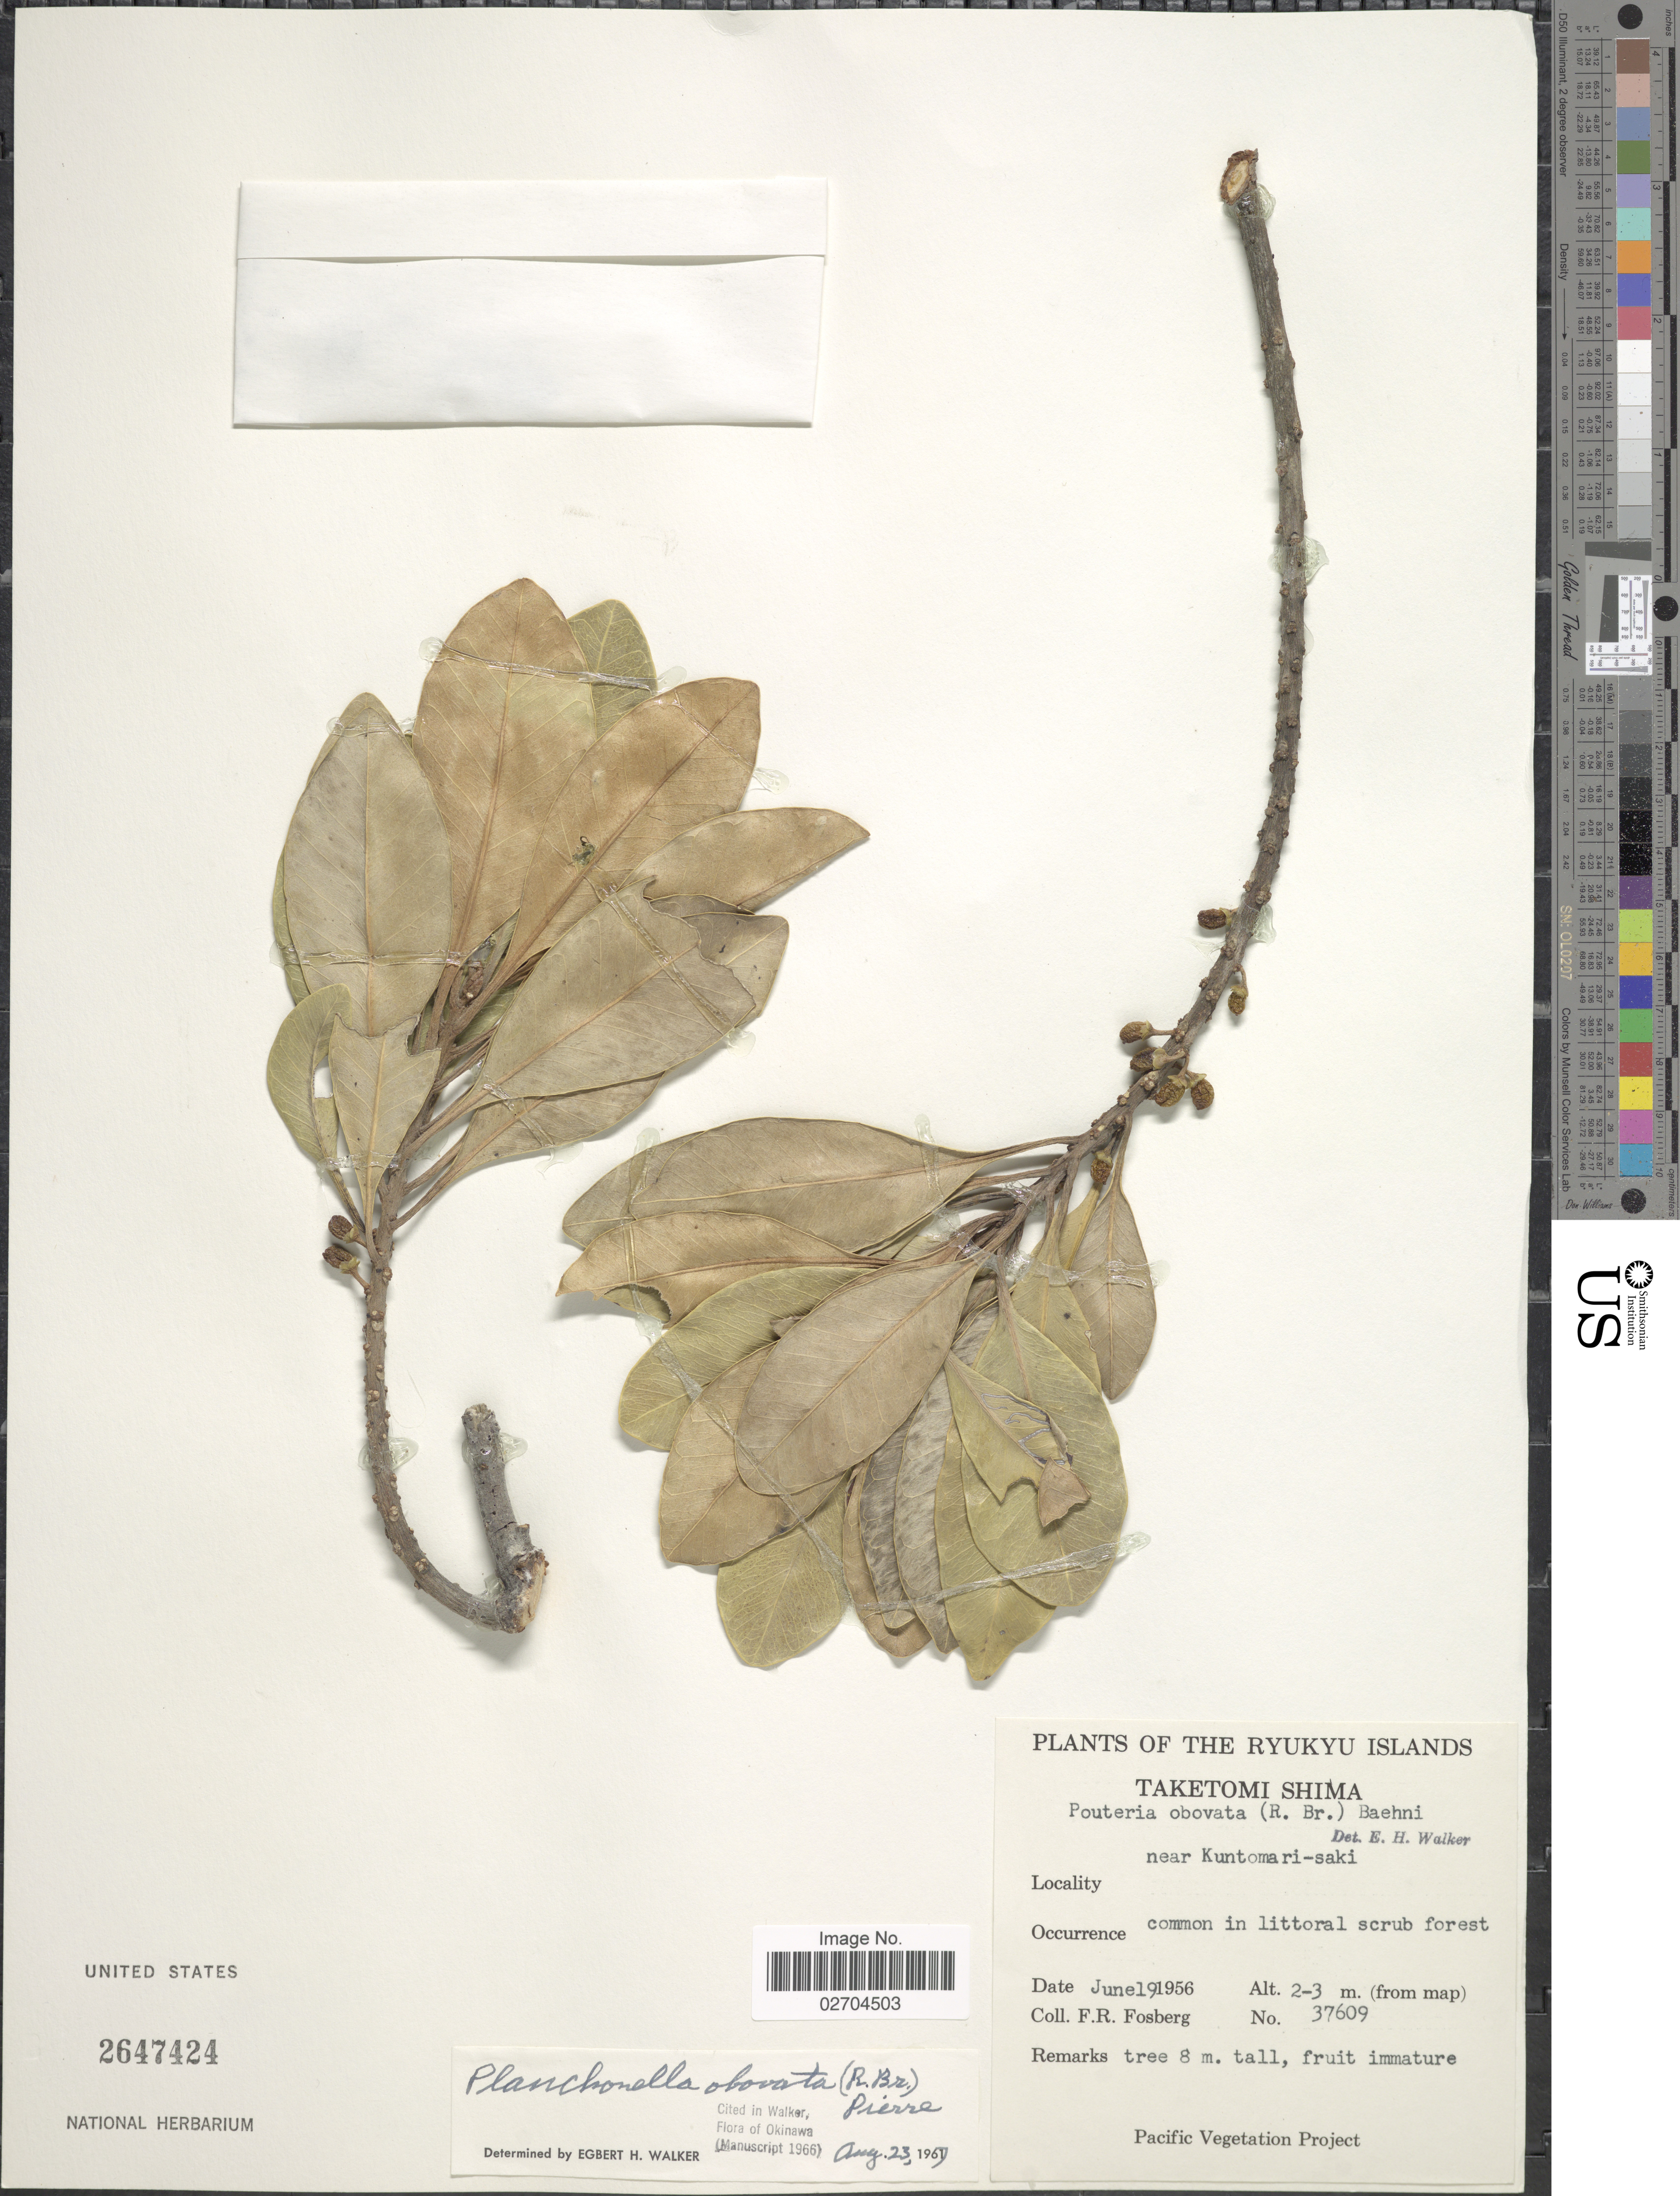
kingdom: Plantae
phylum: Tracheophyta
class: Magnoliopsida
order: Ericales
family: Sapotaceae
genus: Planchonella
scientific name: Planchonella obovata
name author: (R. Br.) Pierre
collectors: F. R. Fosberg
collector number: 37609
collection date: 1956-06-19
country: Japan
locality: Ryukyu Island, Taketomi Shima. near Kuntomari-saki.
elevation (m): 2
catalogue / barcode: US 2647424